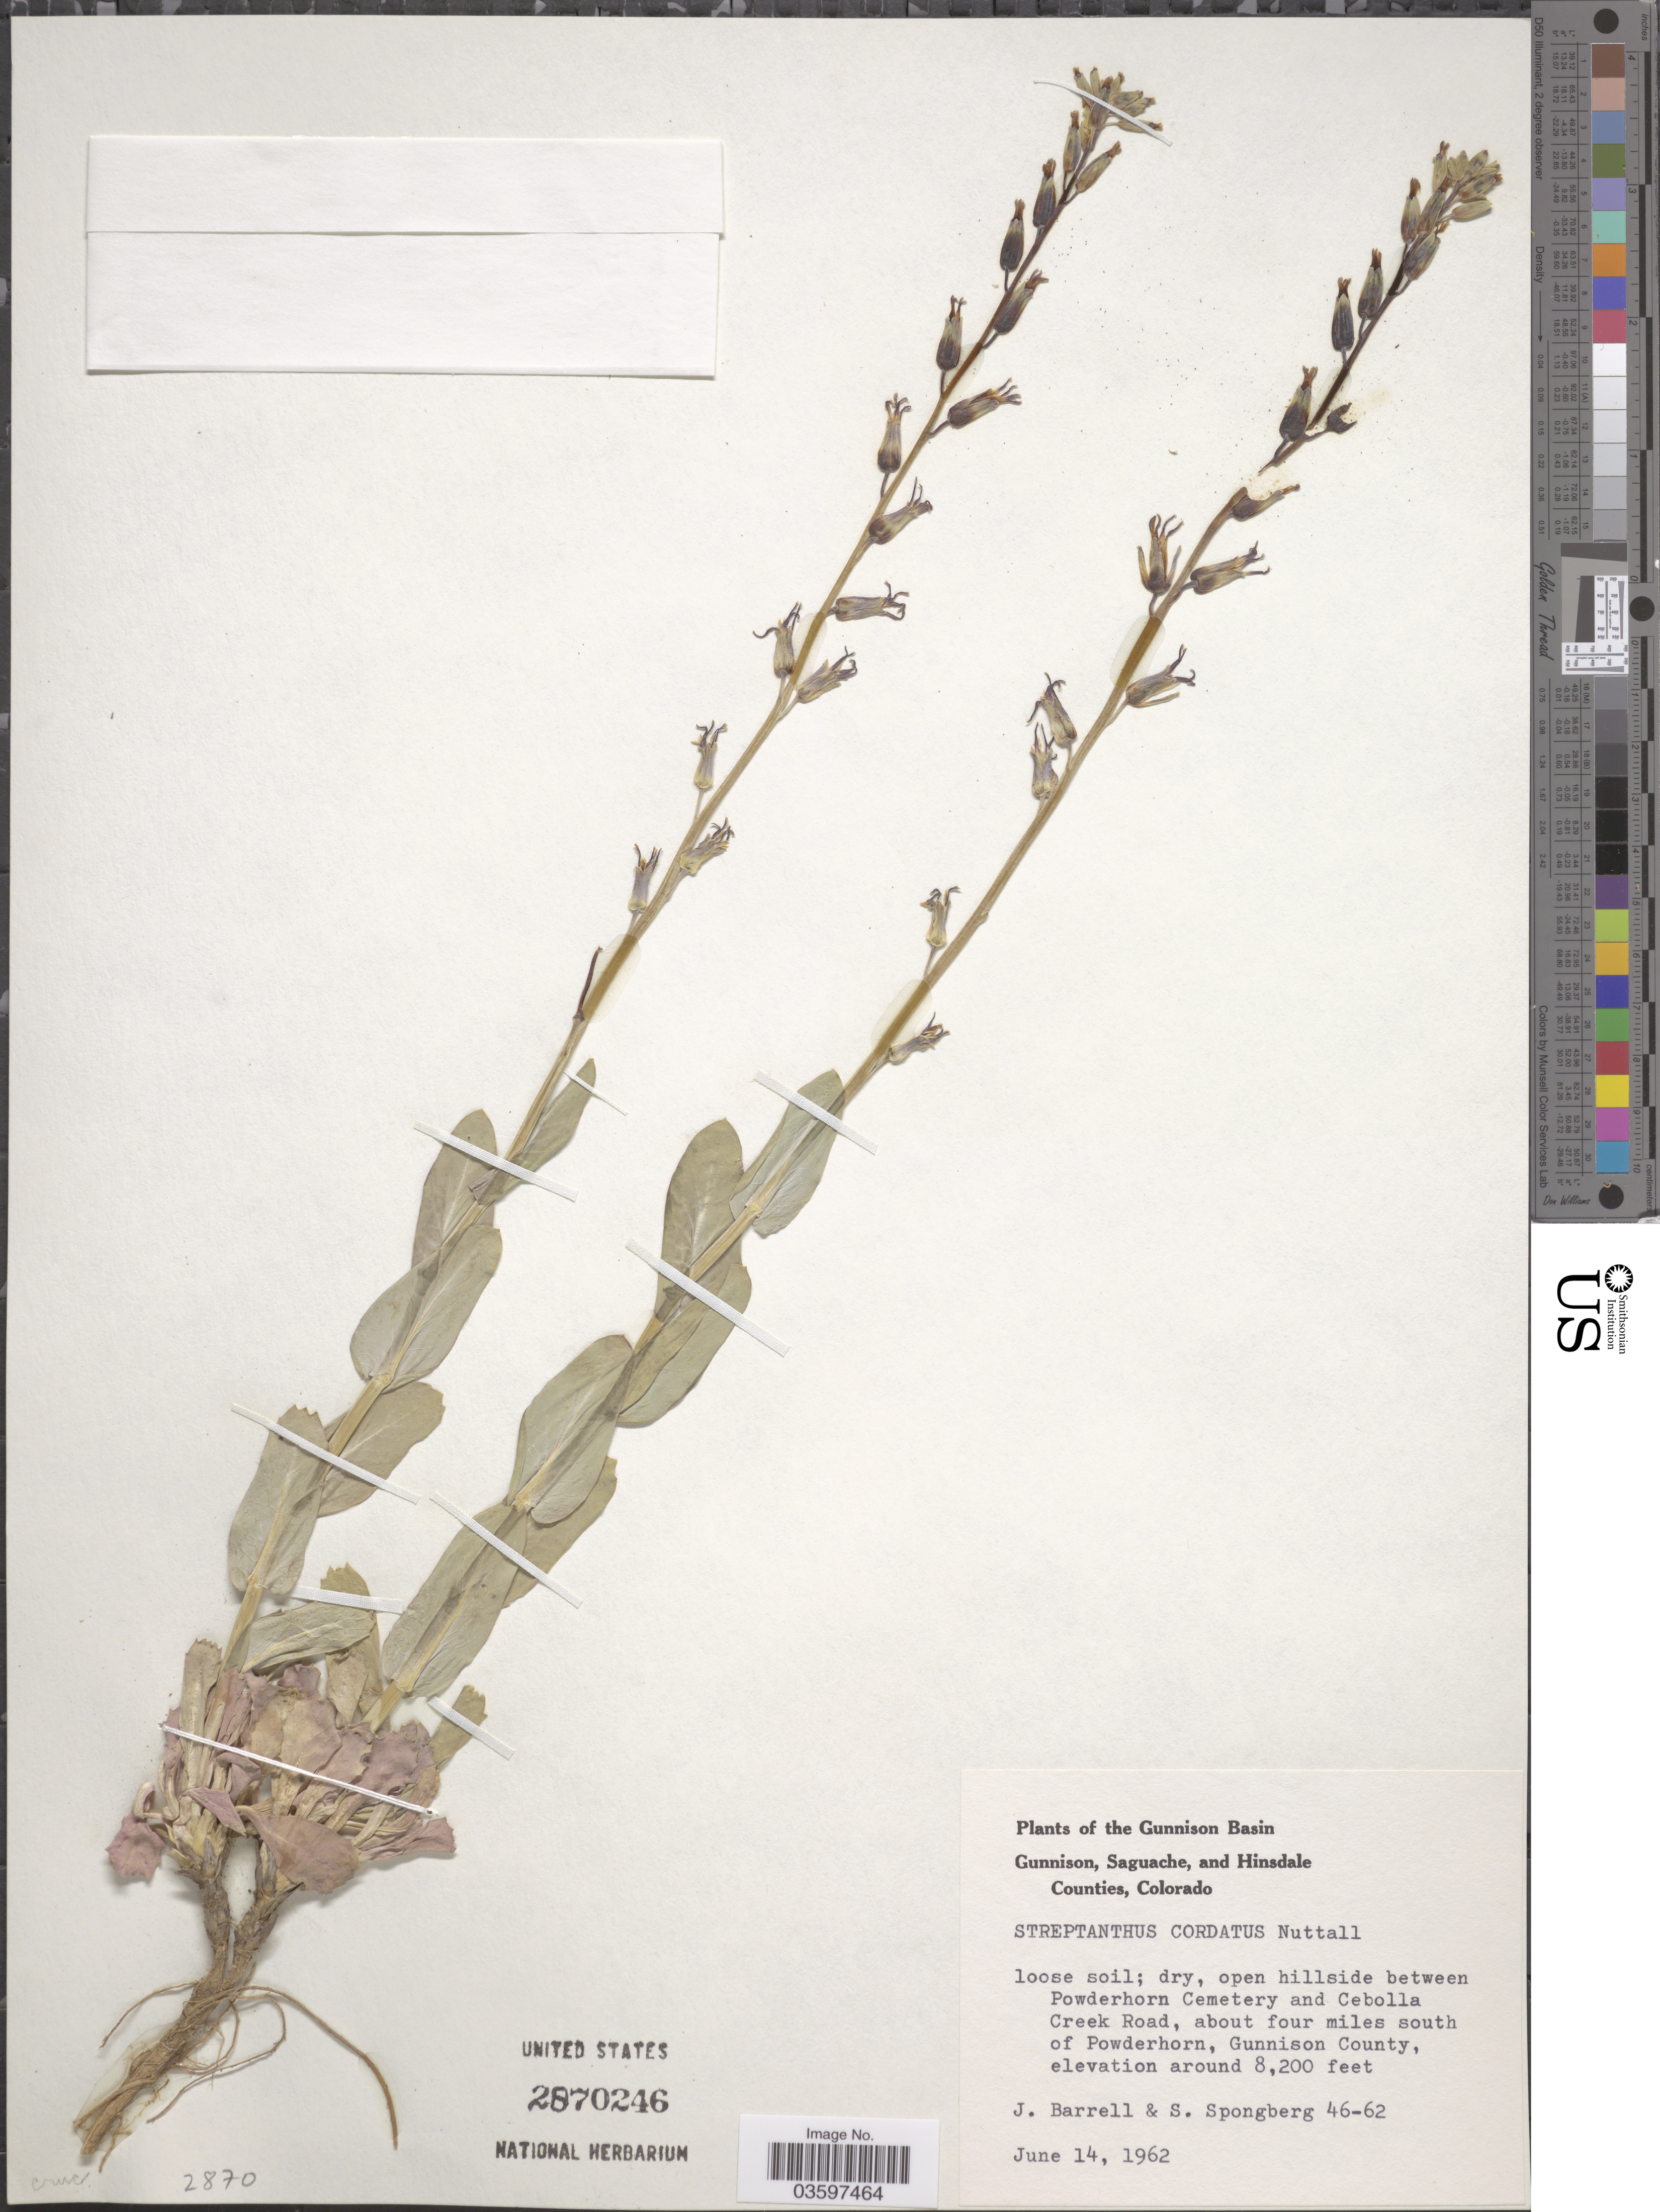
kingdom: Plantae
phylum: Tracheophyta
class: Magnoliopsida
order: Brassicales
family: Brassicaceae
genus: Streptanthus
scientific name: Streptanthus cordatus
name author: Nutt. ex Torr. & A. Gray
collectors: J. Barrell & S. A.Spongberg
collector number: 46-62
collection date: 1962-06-14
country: United States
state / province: Colorado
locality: The Gunnison Basin. Open hillside between Powderhorn Cemetery and Cebolla Creek Road, about four miles south of Powderhorn, Gunnison County.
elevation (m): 2499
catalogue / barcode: US 2870246